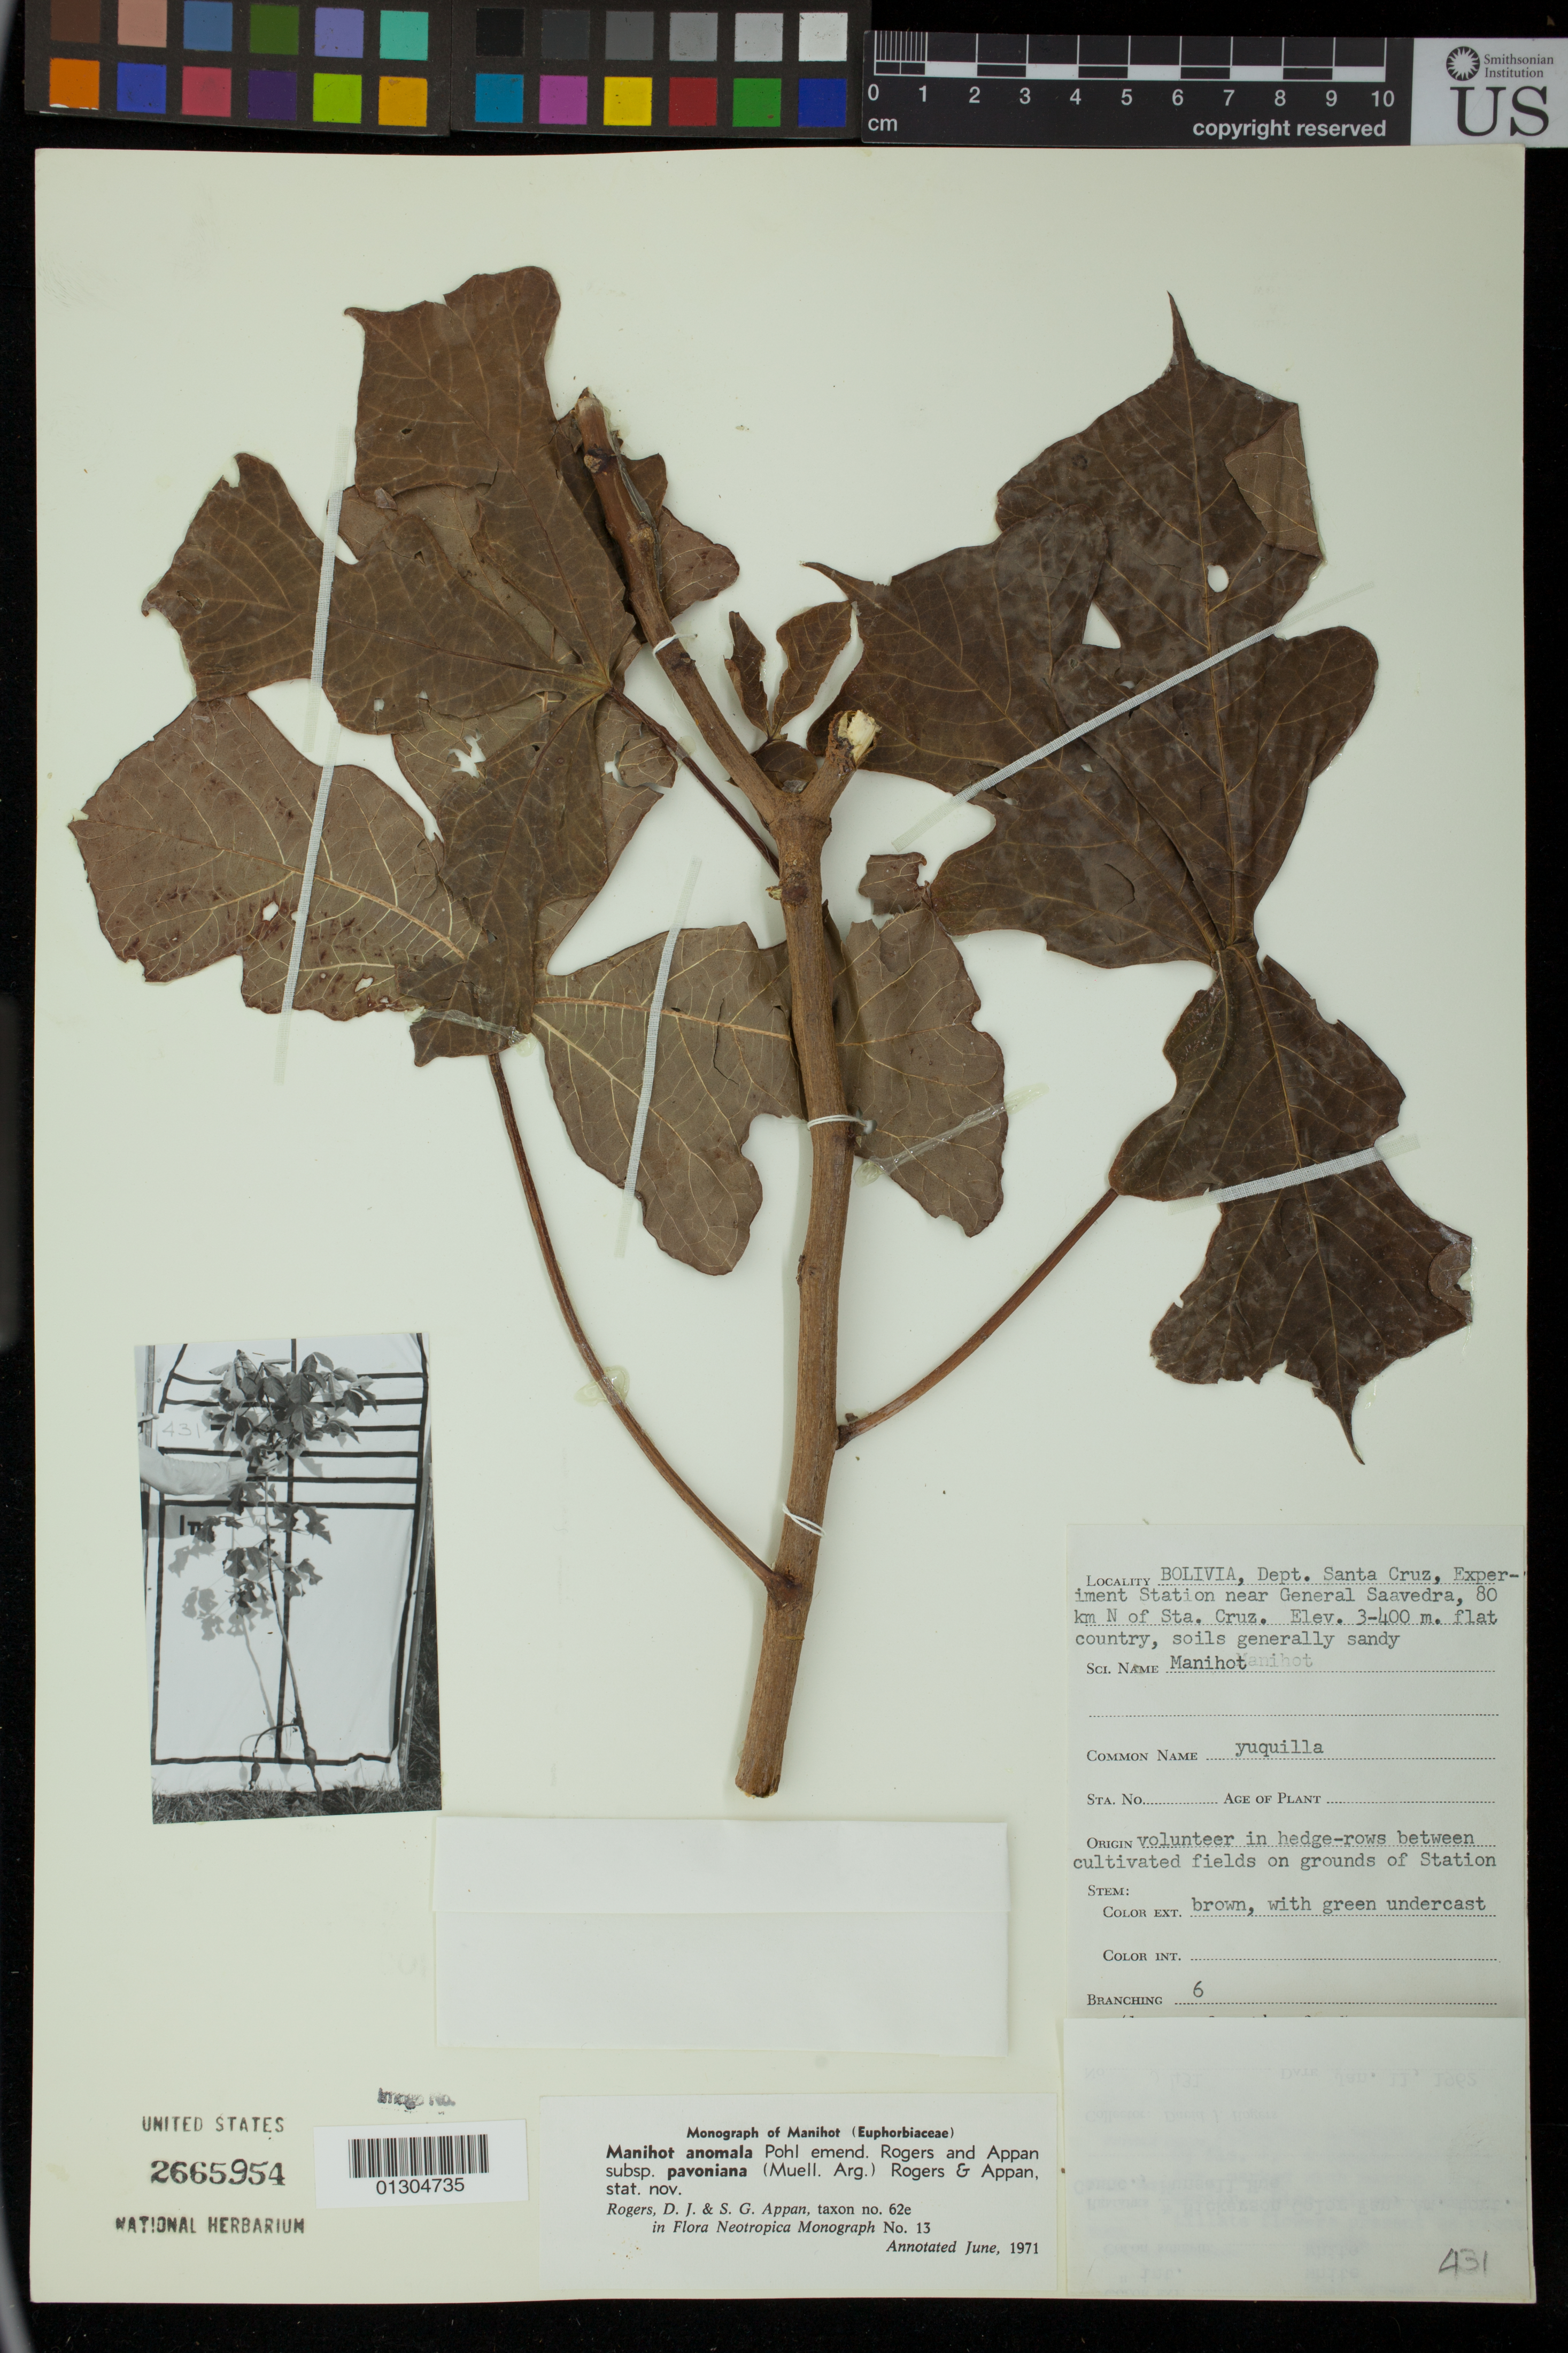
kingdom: Plantae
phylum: Tracheophyta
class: Magnoliopsida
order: Malpighiales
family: Euphorbiaceae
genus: Manihot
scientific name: Manihot anomala subsp. pavoniana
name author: (Müll. Arg.) D.J. Rogers & Appan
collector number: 431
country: Bolivia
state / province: Santa Cruz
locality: Experiment Station near General Saavedra, 80 km N of Sta. Cruz.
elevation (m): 300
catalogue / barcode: US 2665954